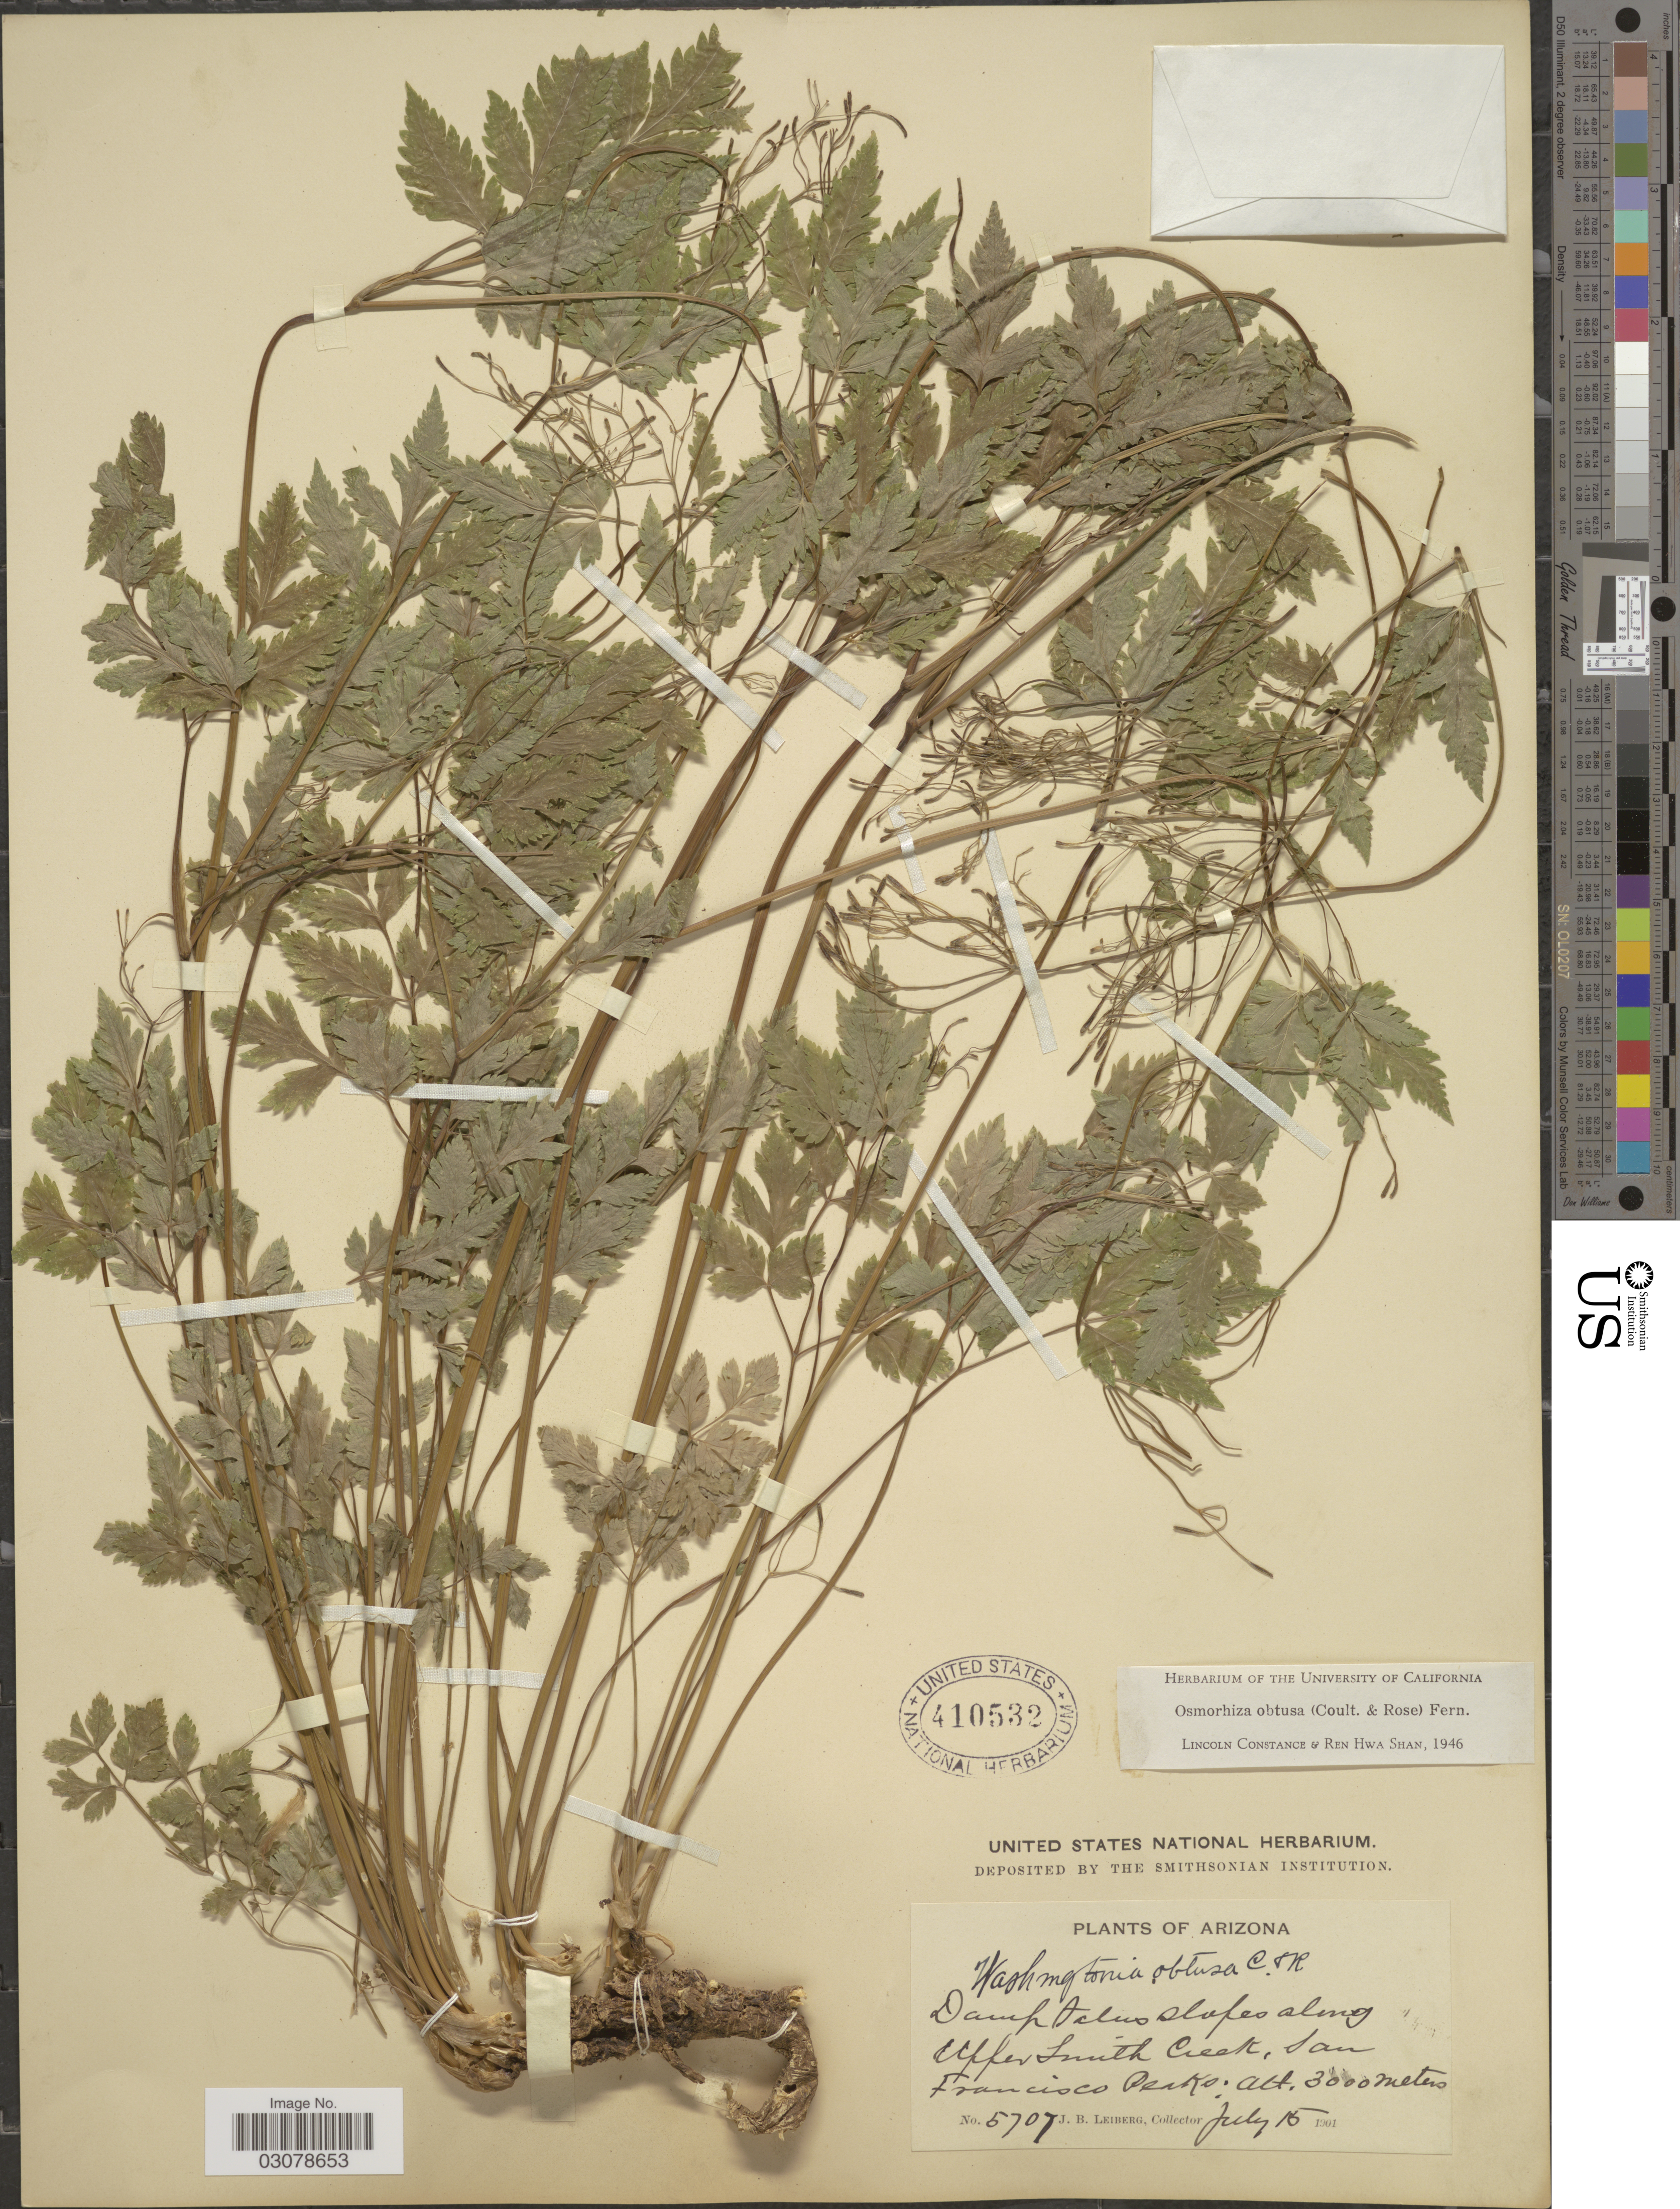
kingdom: Plantae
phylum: Tracheophyta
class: Magnoliopsida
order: Apiales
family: Apiaceae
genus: Osmorhiza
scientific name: Osmorhiza obtusa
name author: (J.M. Coult. & Rose) Fernald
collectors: J. B. Leiberg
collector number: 5707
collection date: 1901-07-15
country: United States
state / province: Arizona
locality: Damp Talus slopes along Upper Smith Creek, San Francisco Peaks.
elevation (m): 3000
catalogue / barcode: US 410532